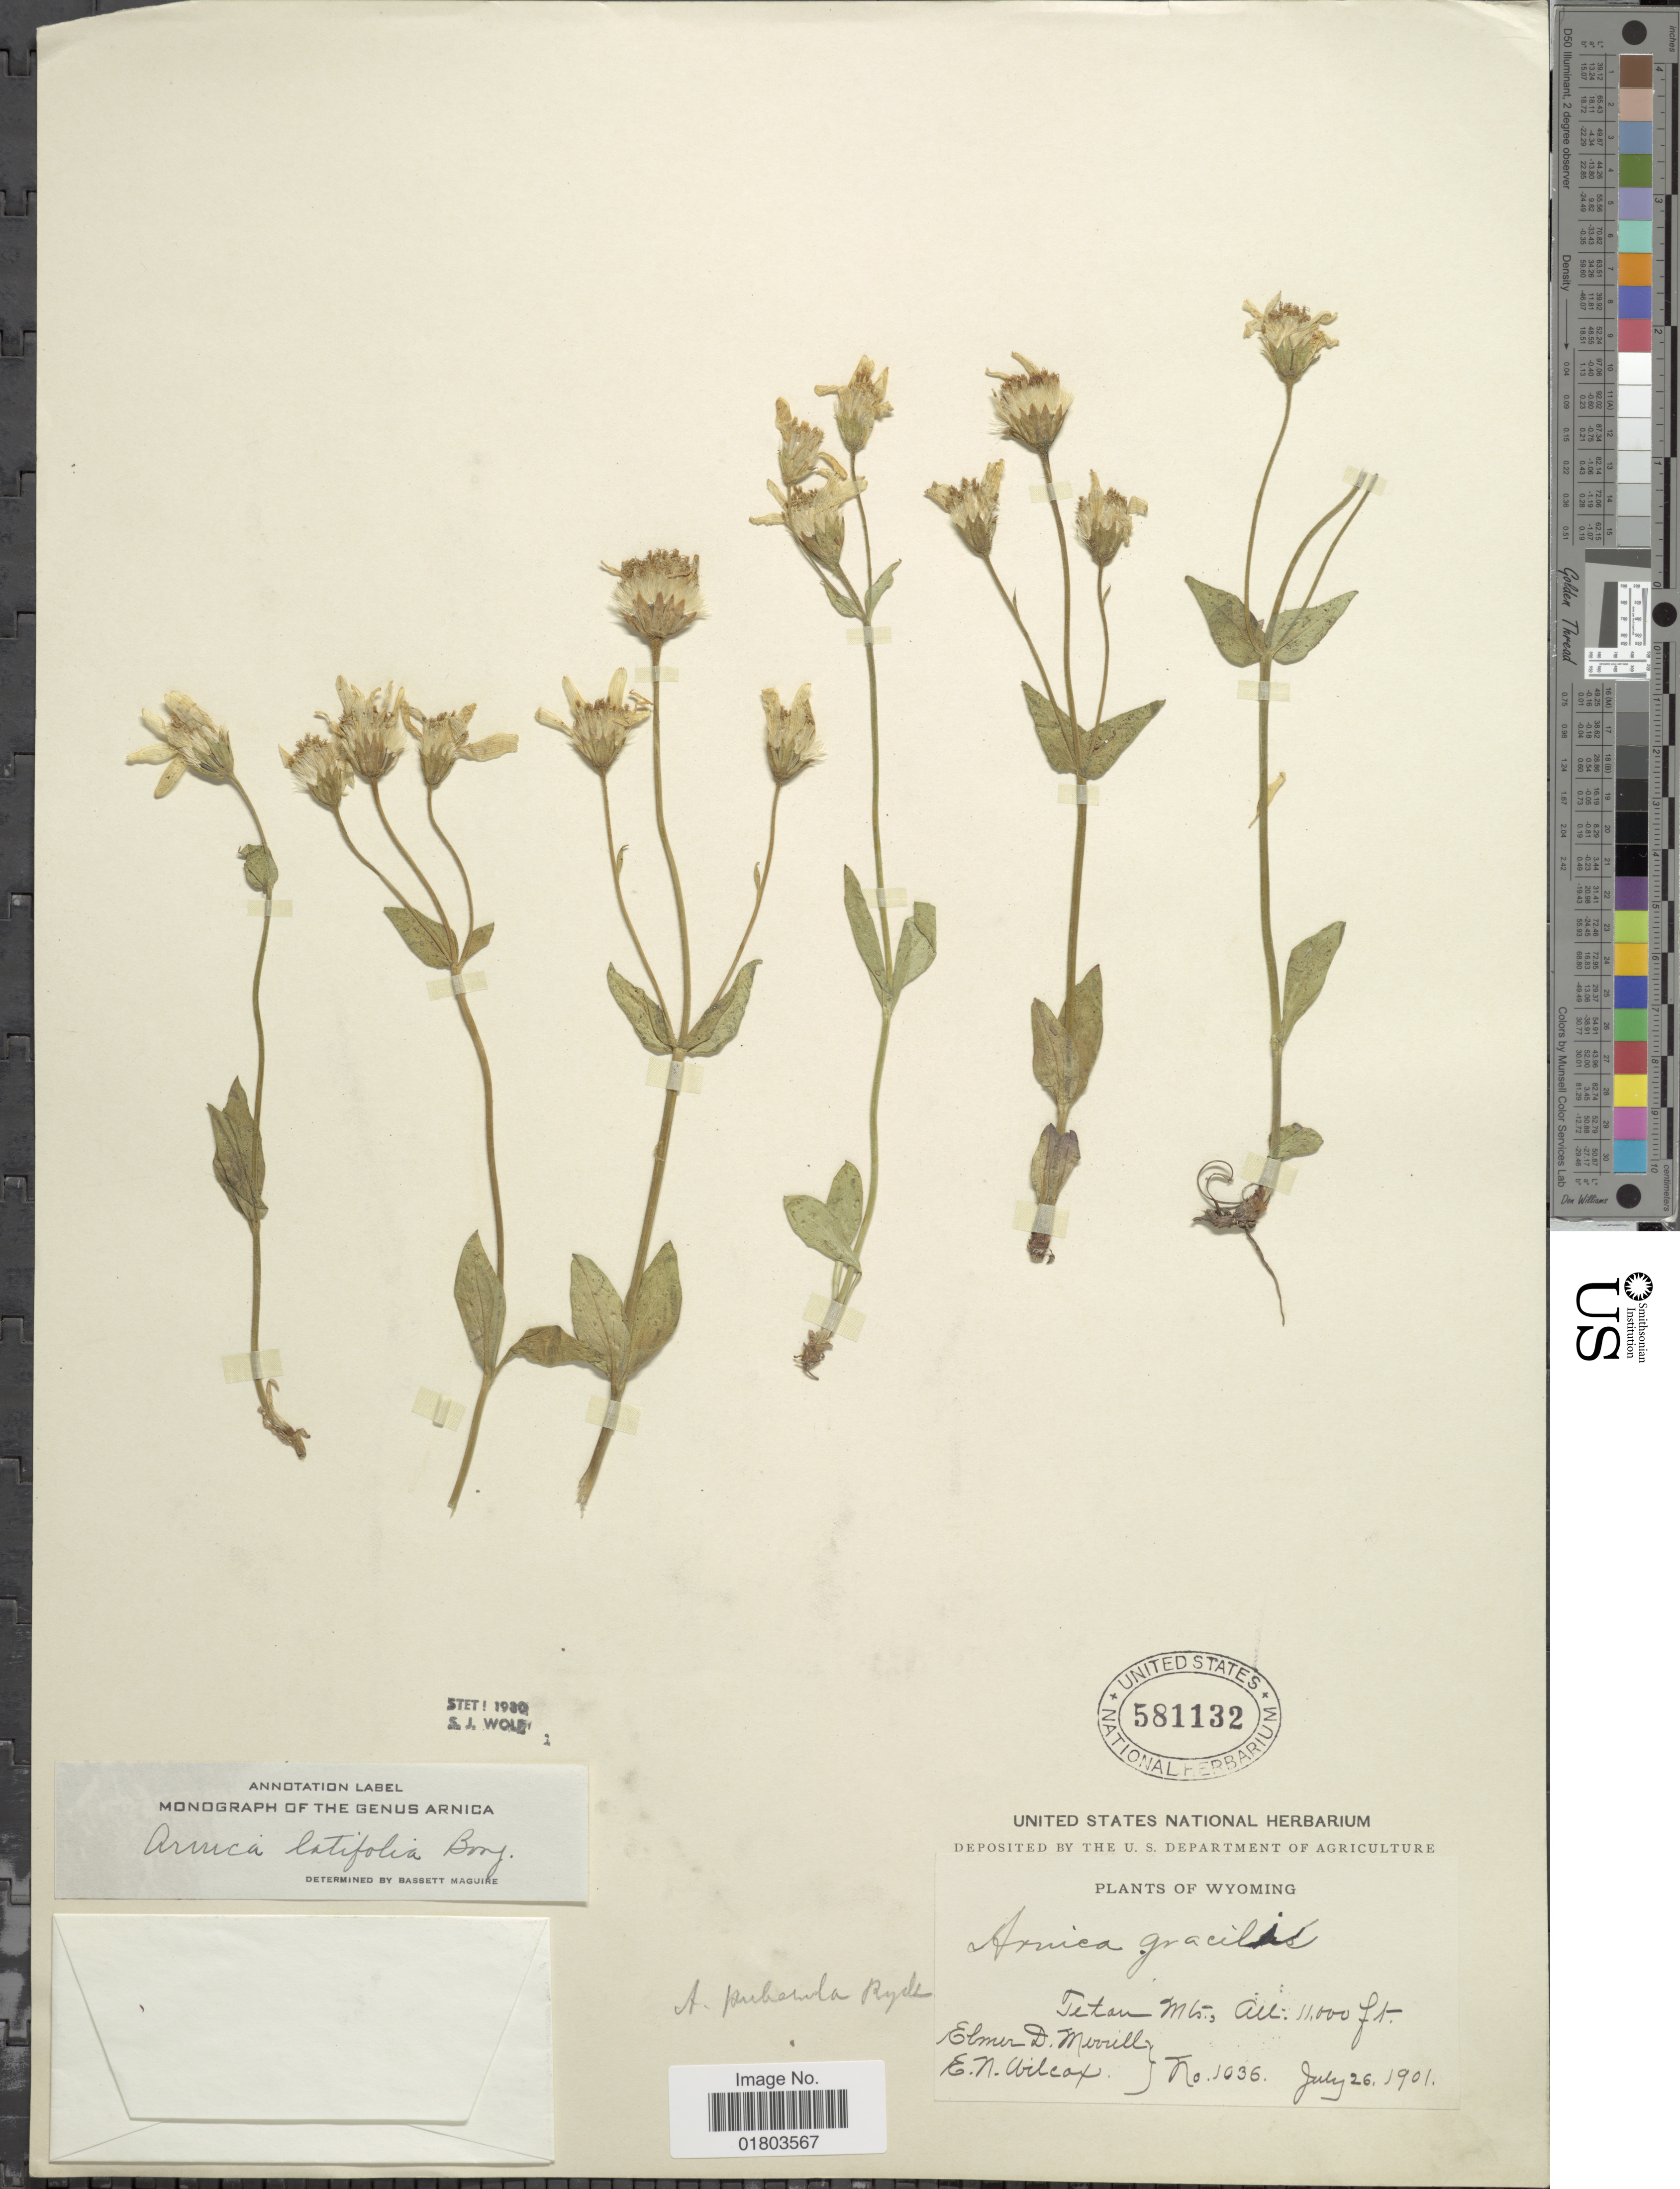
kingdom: Plantae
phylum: Tracheophyta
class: Magnoliopsida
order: Asterales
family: Asteraceae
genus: Arnica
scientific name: Arnica latifolia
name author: Bong.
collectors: E. D. Merrill & E. Wilcox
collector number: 1036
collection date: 1901-07-26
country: United States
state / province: Wyoming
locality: Tetan Mts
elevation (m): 3353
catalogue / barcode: US 581132